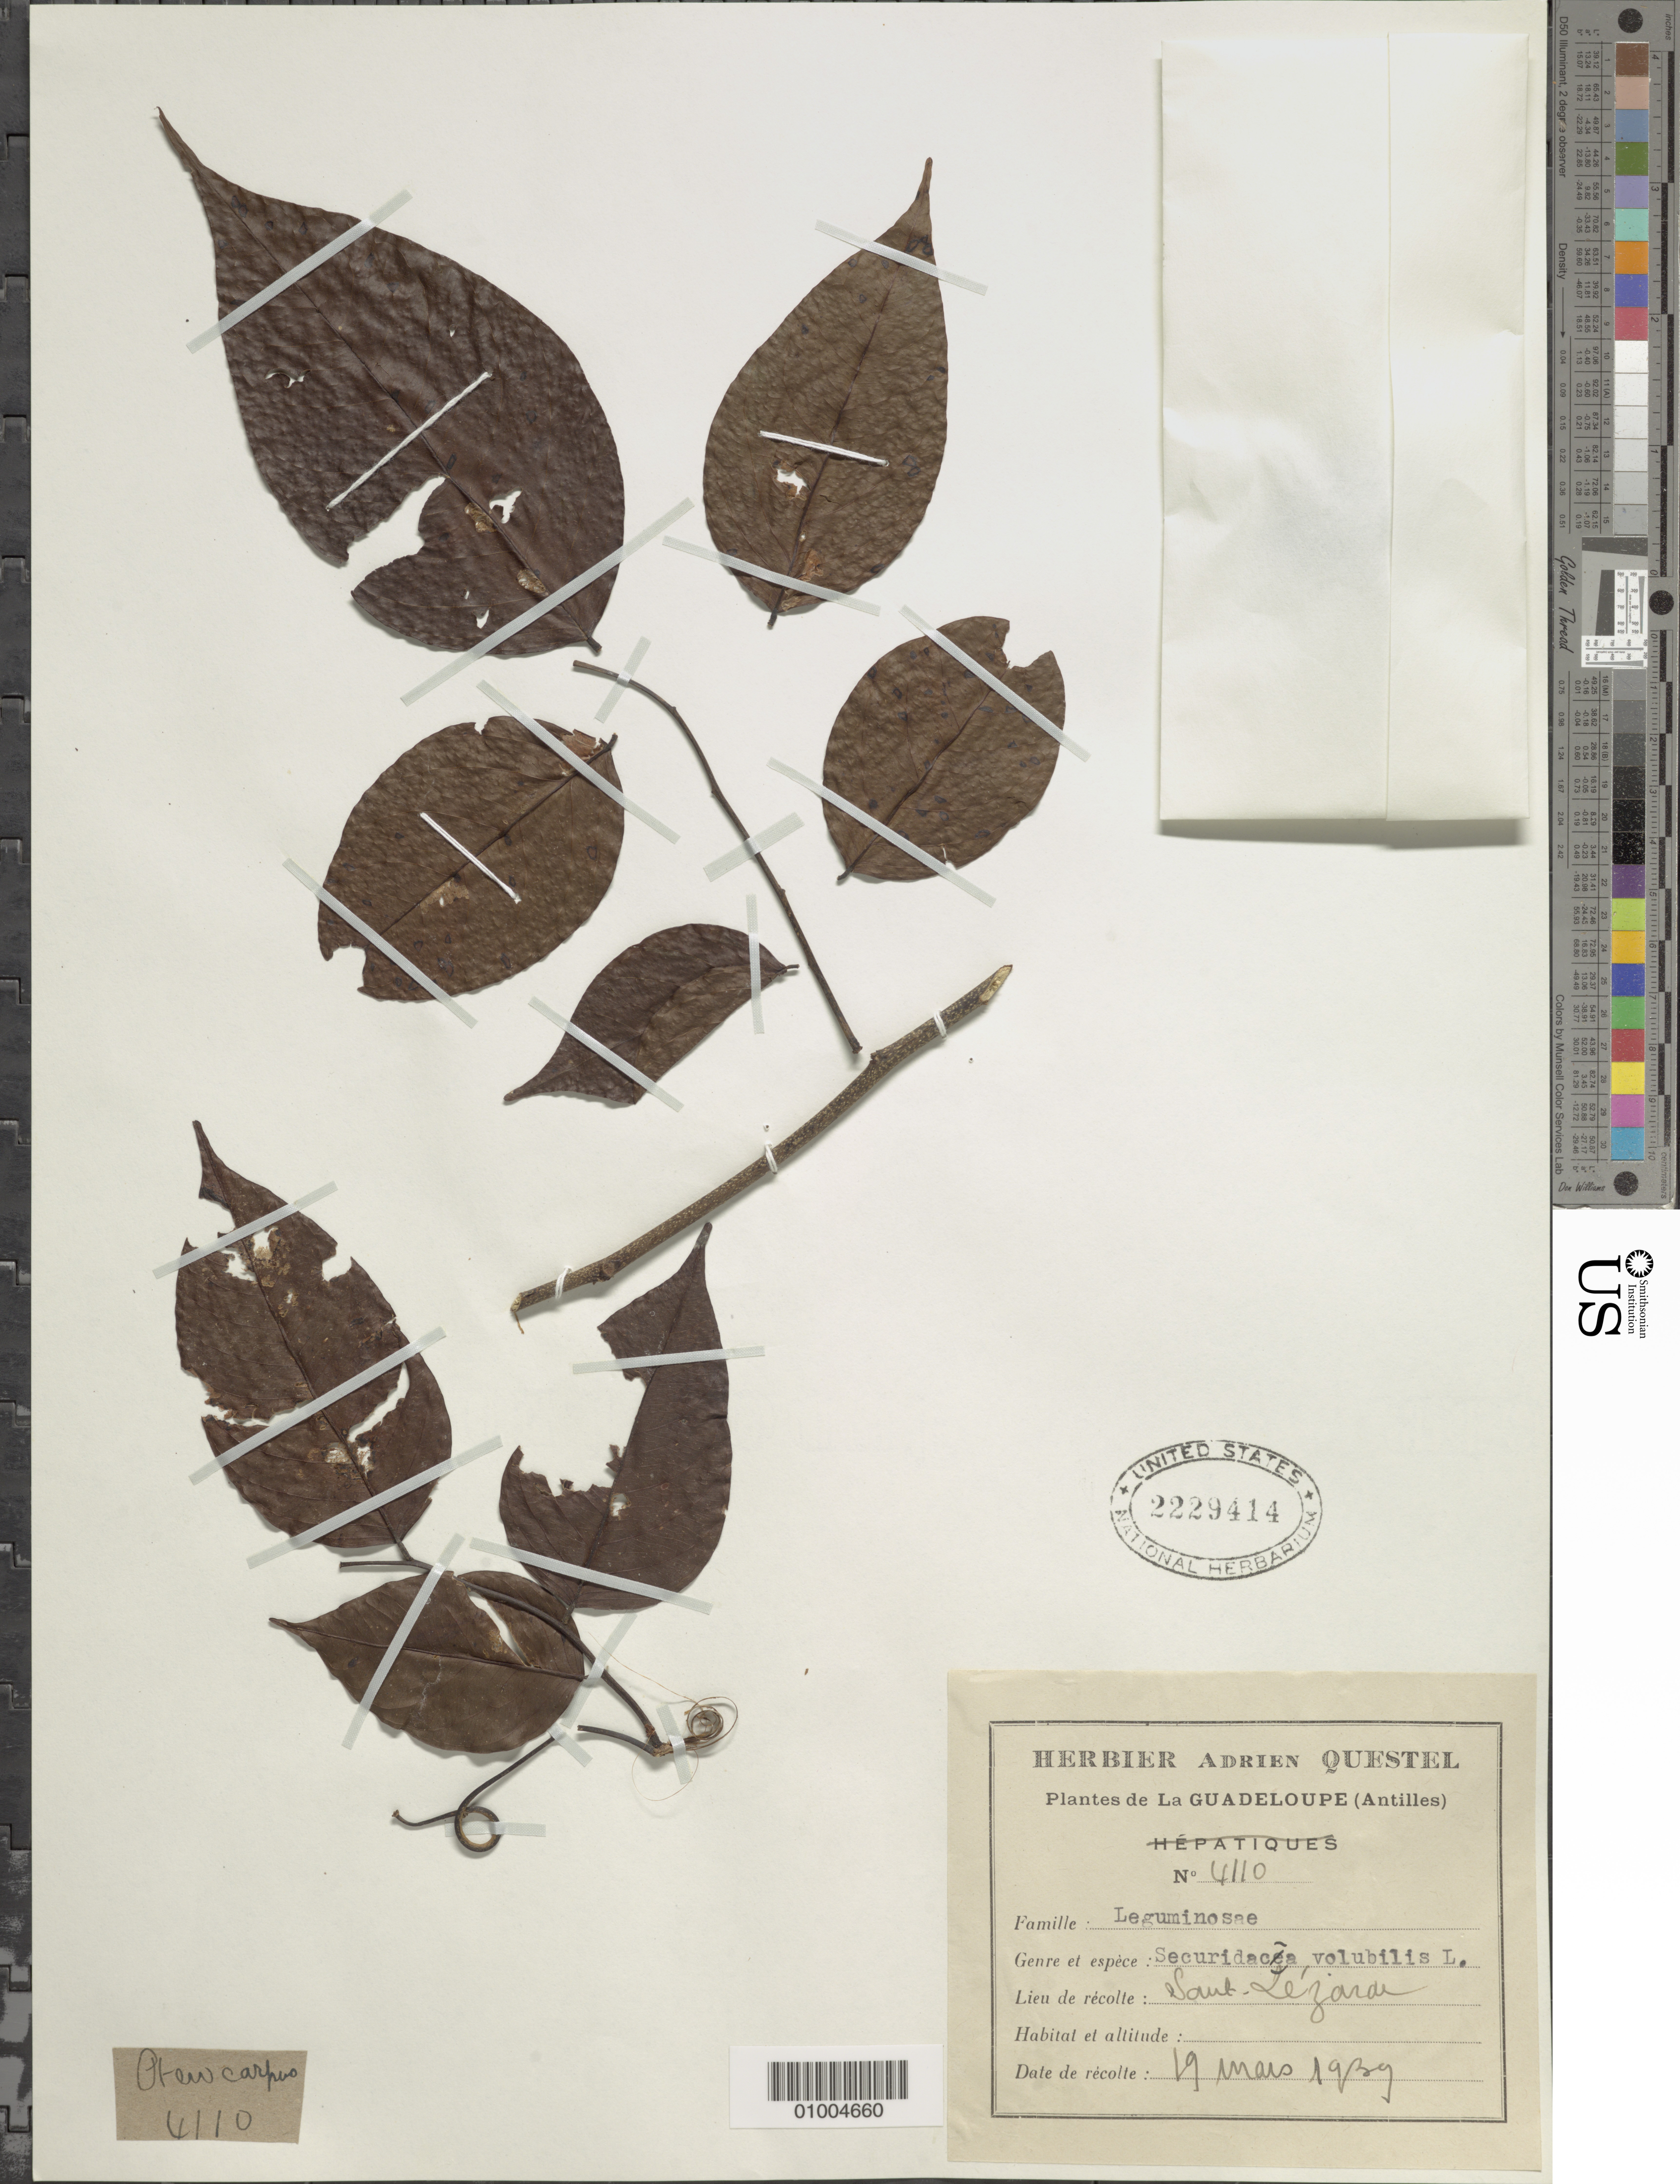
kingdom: Plantae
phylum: Tracheophyta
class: Magnoliopsida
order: Fabales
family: Polygalaceae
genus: Securidaca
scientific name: Securidaca volubilis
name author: L.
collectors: A. Questel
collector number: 4111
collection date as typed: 19 Mar 1939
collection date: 1939-03-19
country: Guadeloupe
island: Basse Terre [Guadeloupe]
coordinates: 0 N, 0 E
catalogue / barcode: US 2229414